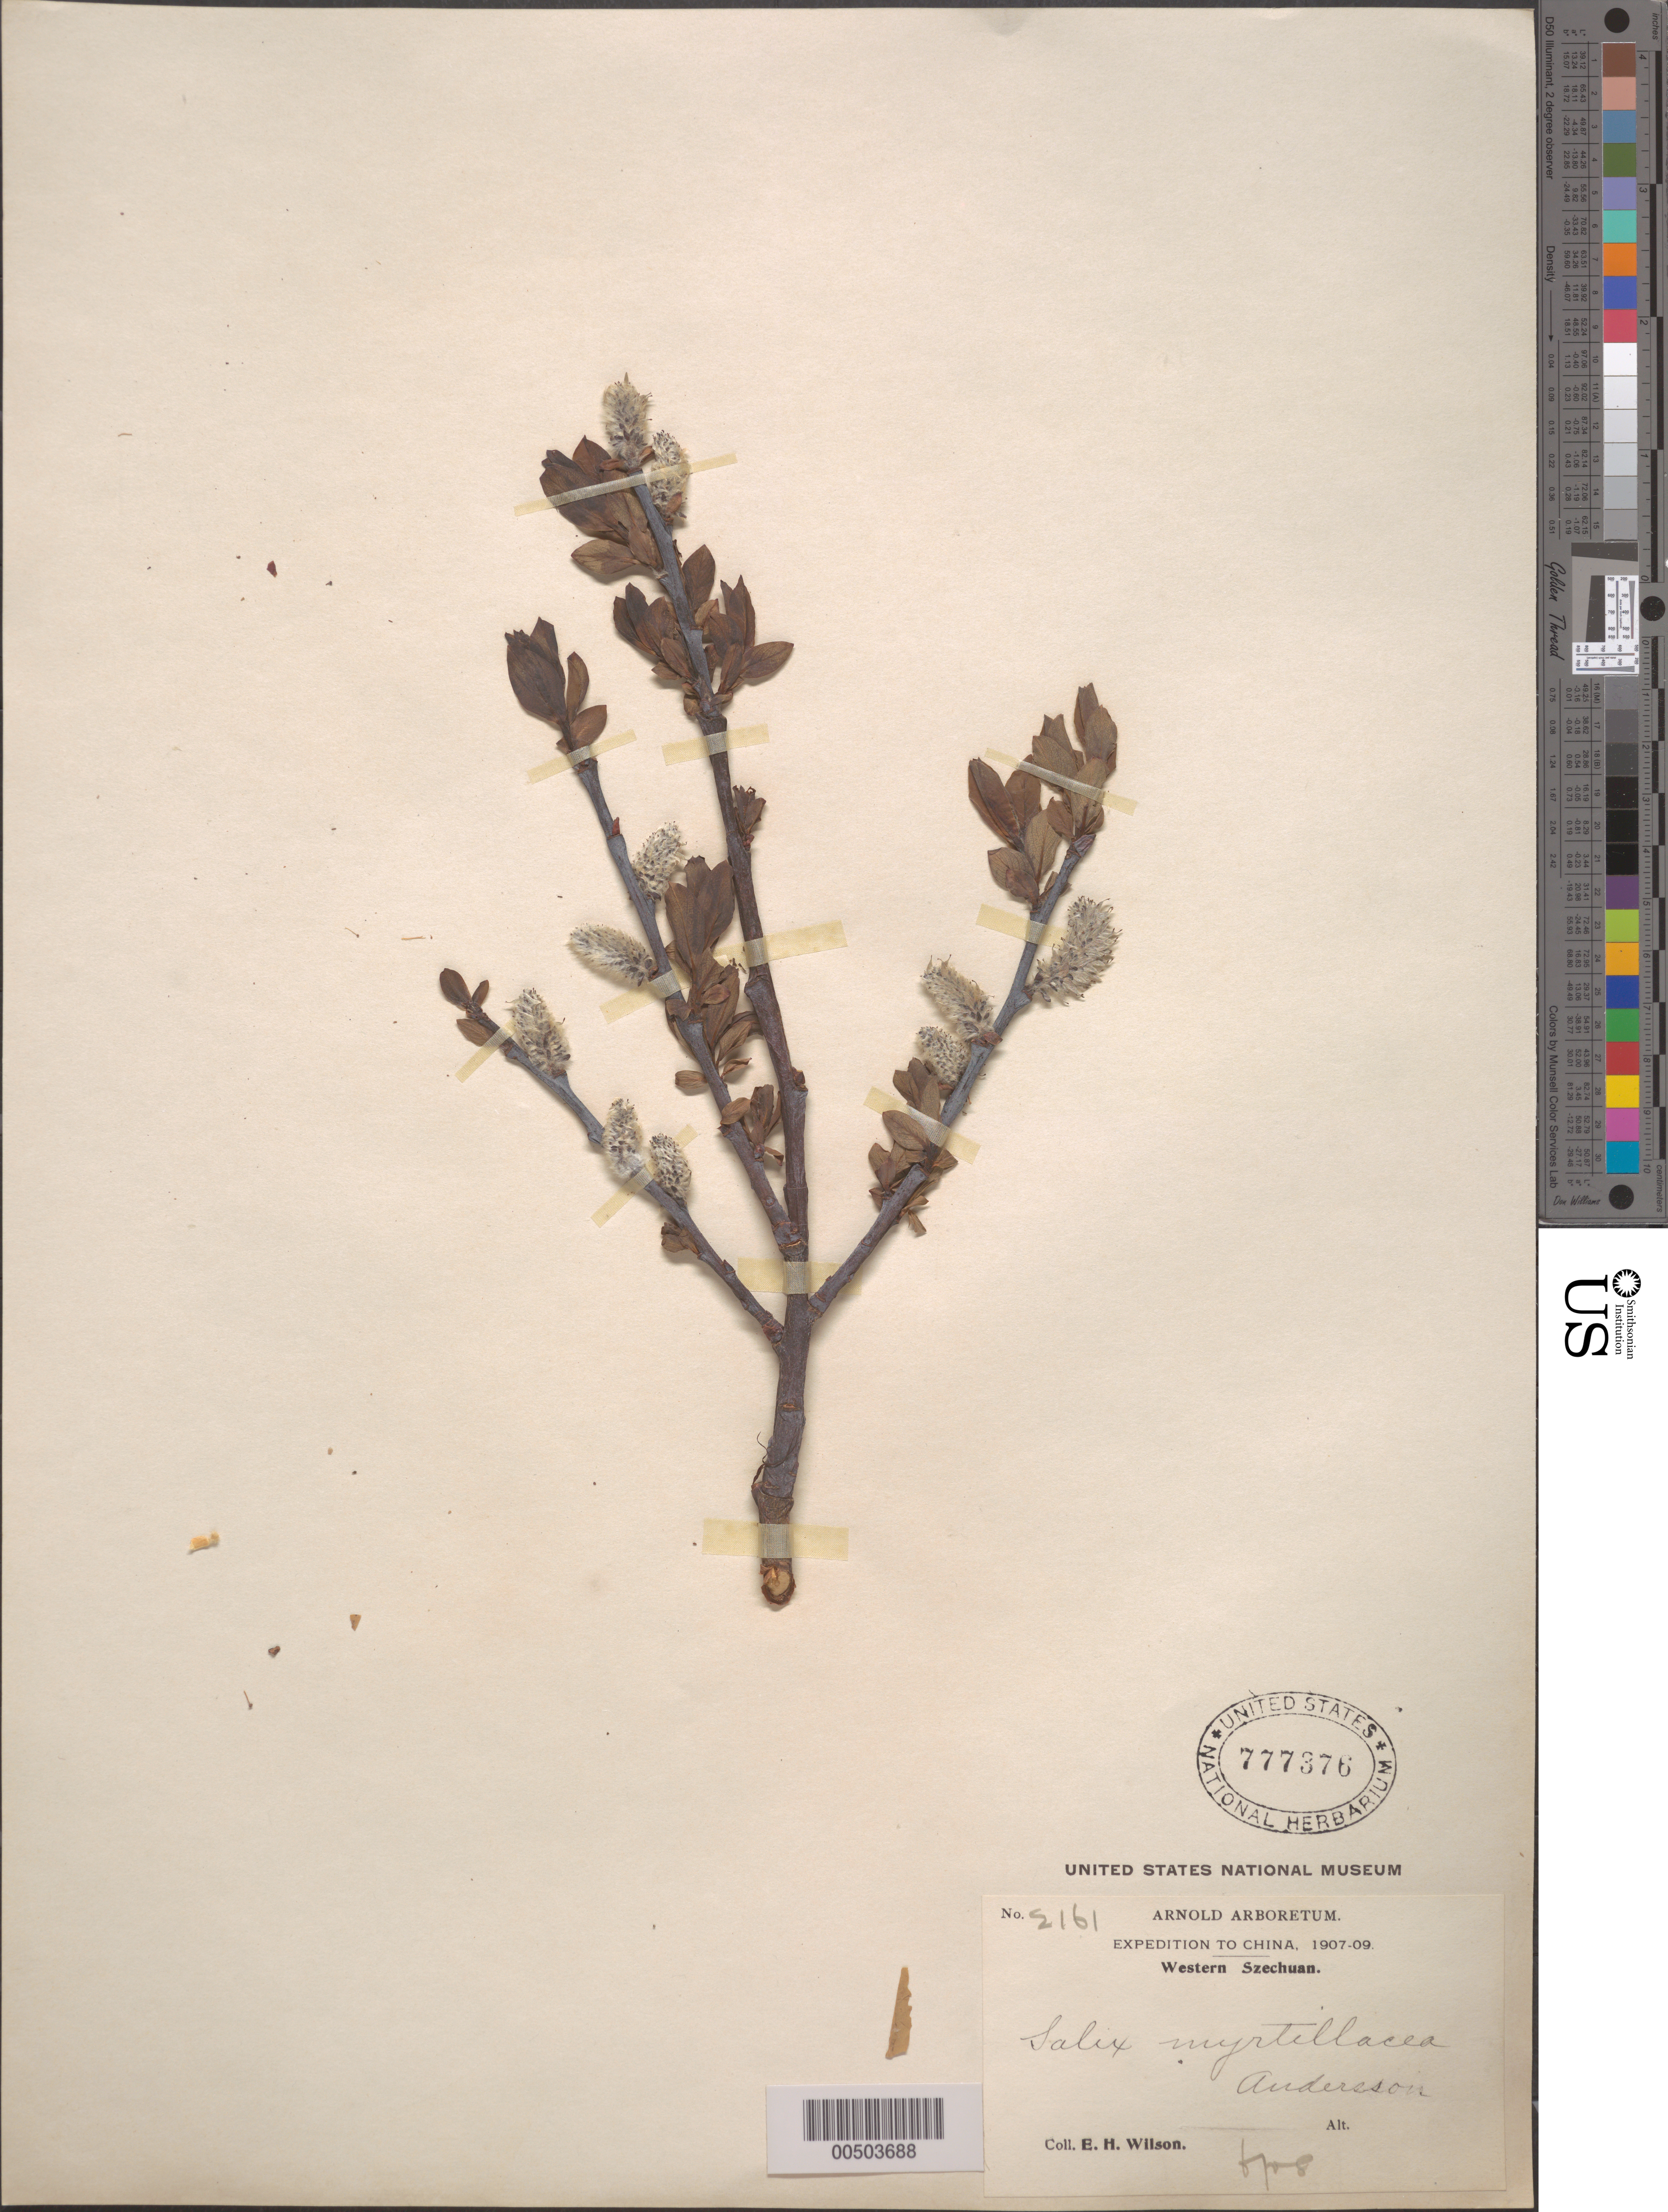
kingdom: Plantae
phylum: Tracheophyta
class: Magnoliopsida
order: Malpighiales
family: Salicaceae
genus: Salix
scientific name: Salix myrtillacea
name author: Andersson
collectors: E. H. Wilson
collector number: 2161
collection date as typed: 1907 to -- --- 1909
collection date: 1907/1909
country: China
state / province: Sichuan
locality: Western Szechuan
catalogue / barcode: US 777376